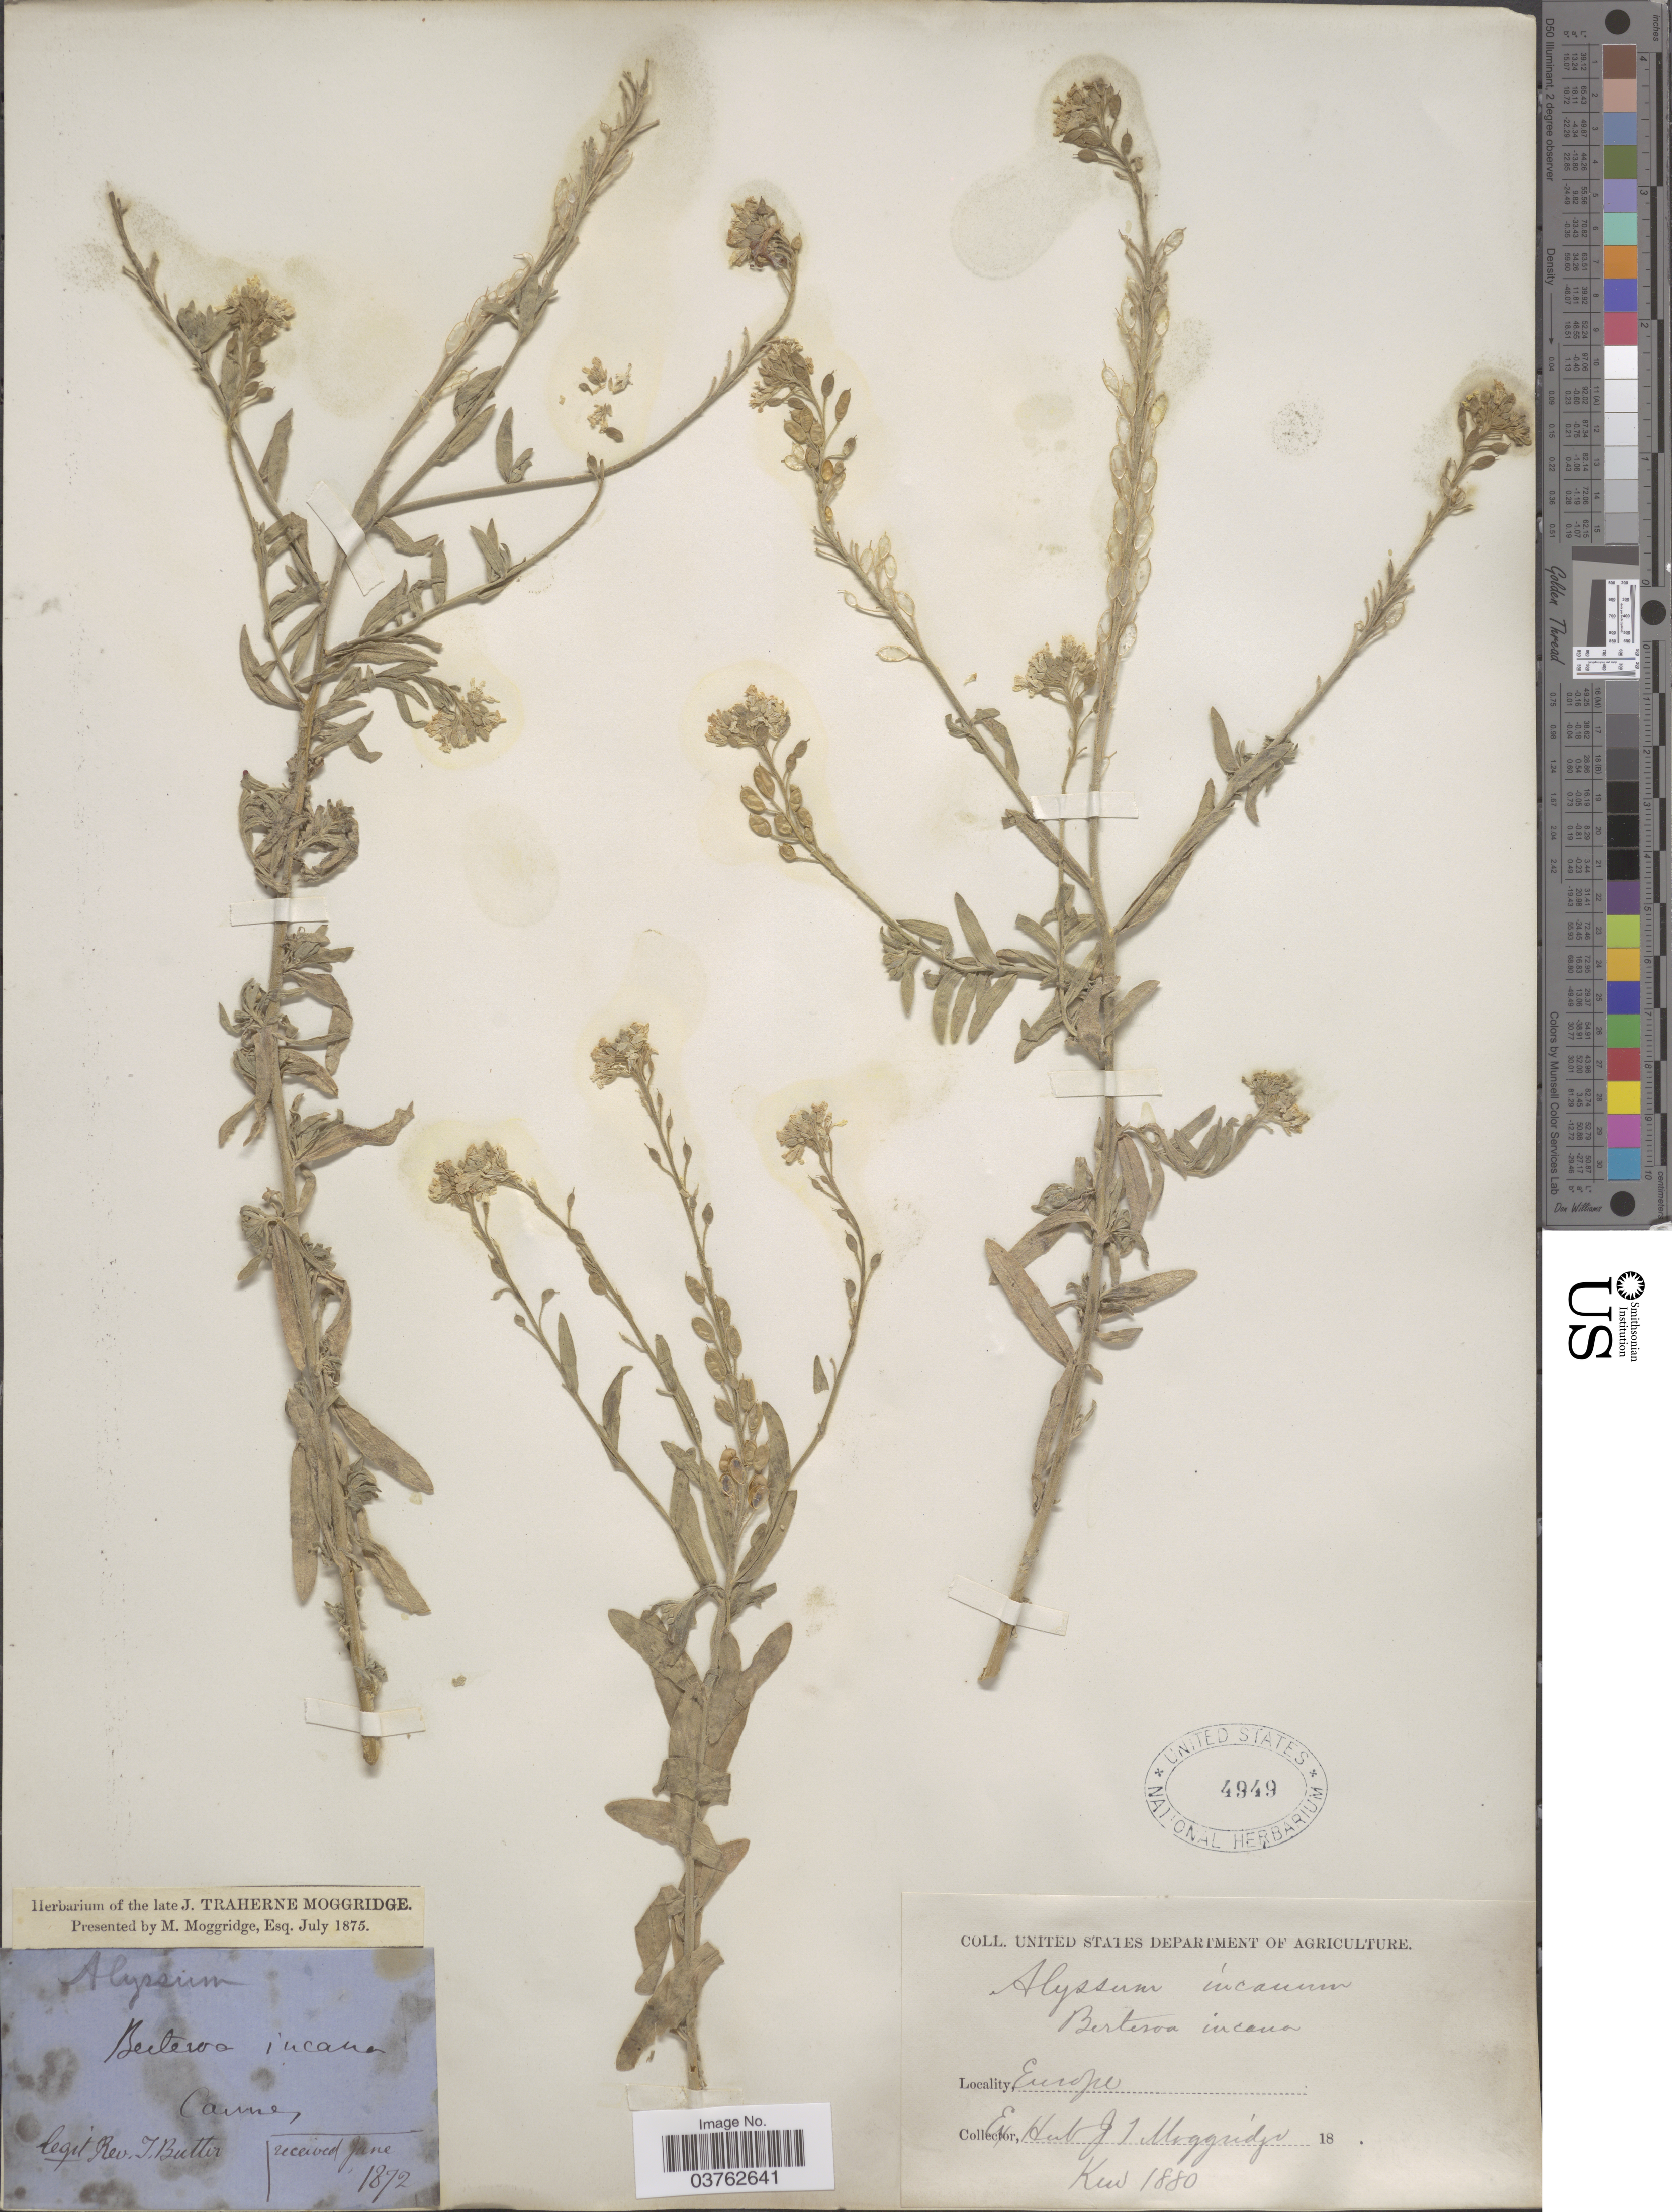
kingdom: Plantae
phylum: Tracheophyta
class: Magnoliopsida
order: Brassicales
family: Brassicaceae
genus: Berteroa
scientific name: Berteroa incana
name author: (L.) DC.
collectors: T. Butler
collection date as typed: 18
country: France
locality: Cannes. Europe.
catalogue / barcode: US 4949